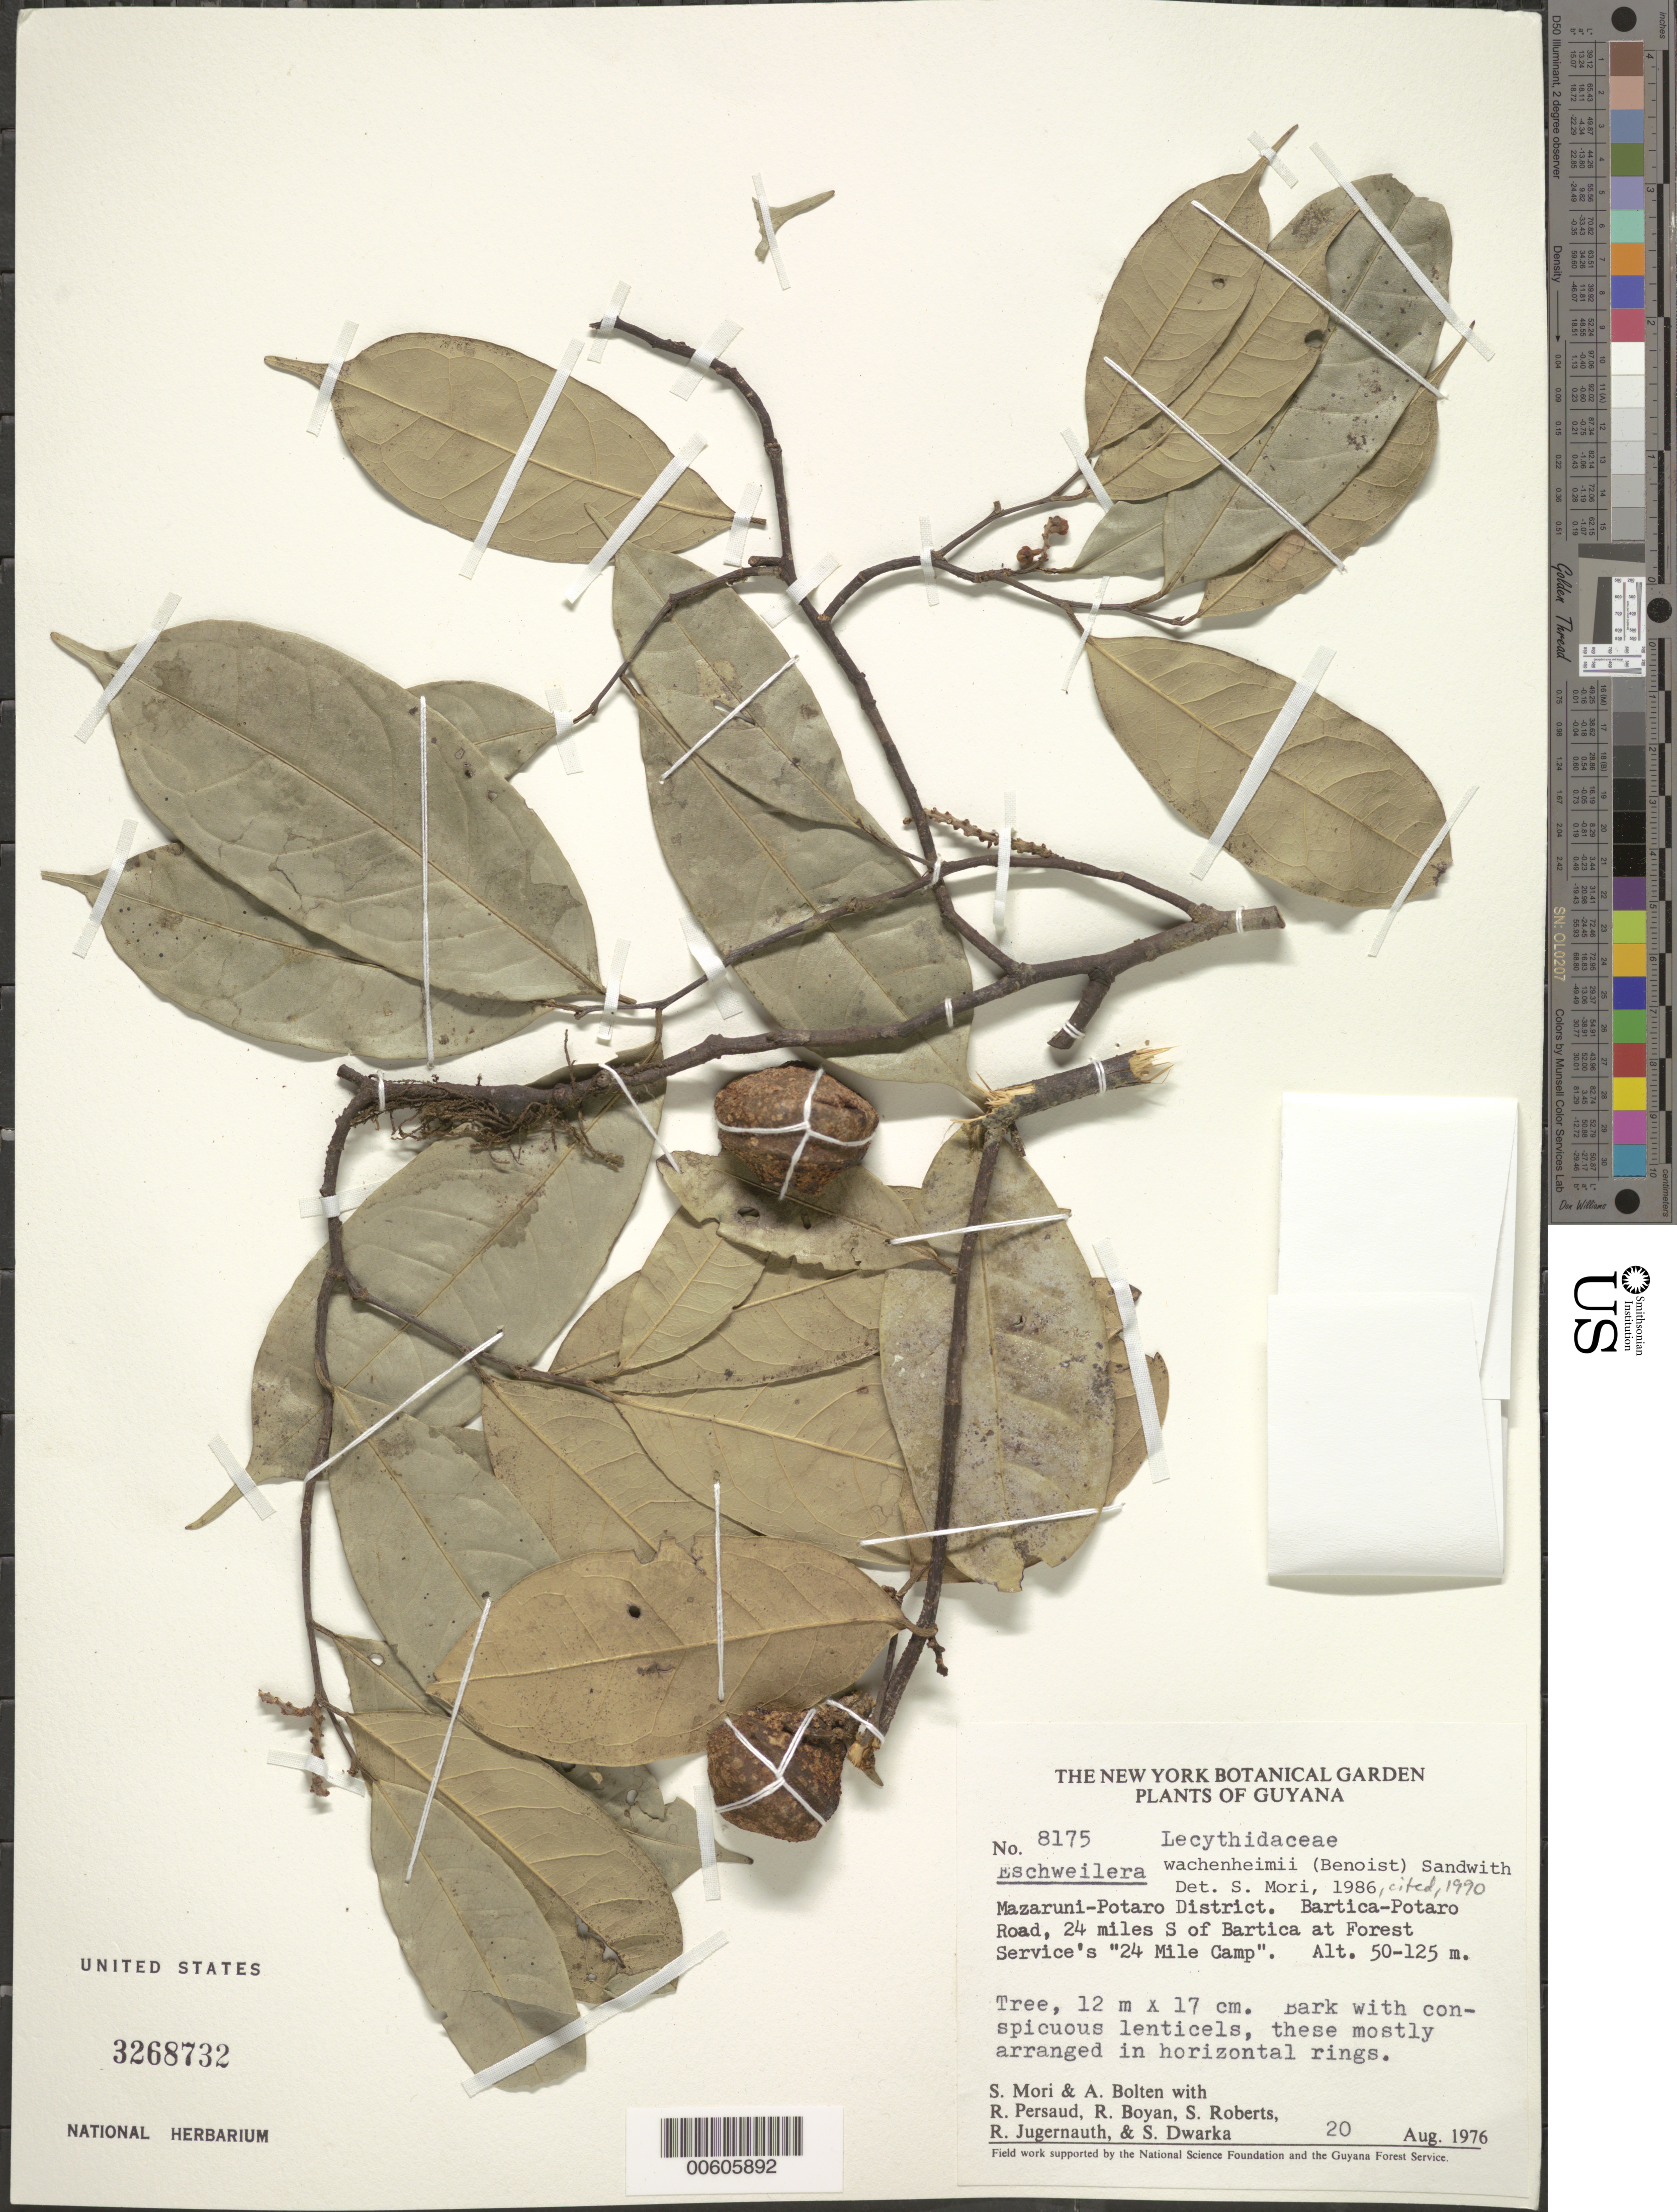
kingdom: Plantae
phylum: Tracheophyta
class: Magnoliopsida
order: Ericales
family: Lecythidaceae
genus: Eschweilera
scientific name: Eschweilera wachenheimii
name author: (Benoist) Sandwith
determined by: Mori, Scott A.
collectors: S. Mori, A. Bolten, R. Persaud, R. Boyan, S. Roberts, R. Jugernauth & S. Dwarka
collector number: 8175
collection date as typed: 20-Aug-76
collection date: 1976-08-20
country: Guyana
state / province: Cuyuni-Mazaruni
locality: Bartica-Potaro Road, 24 mi. S of Bartica at Forest service "24 Mile Camp"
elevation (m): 50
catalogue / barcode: US 3268732